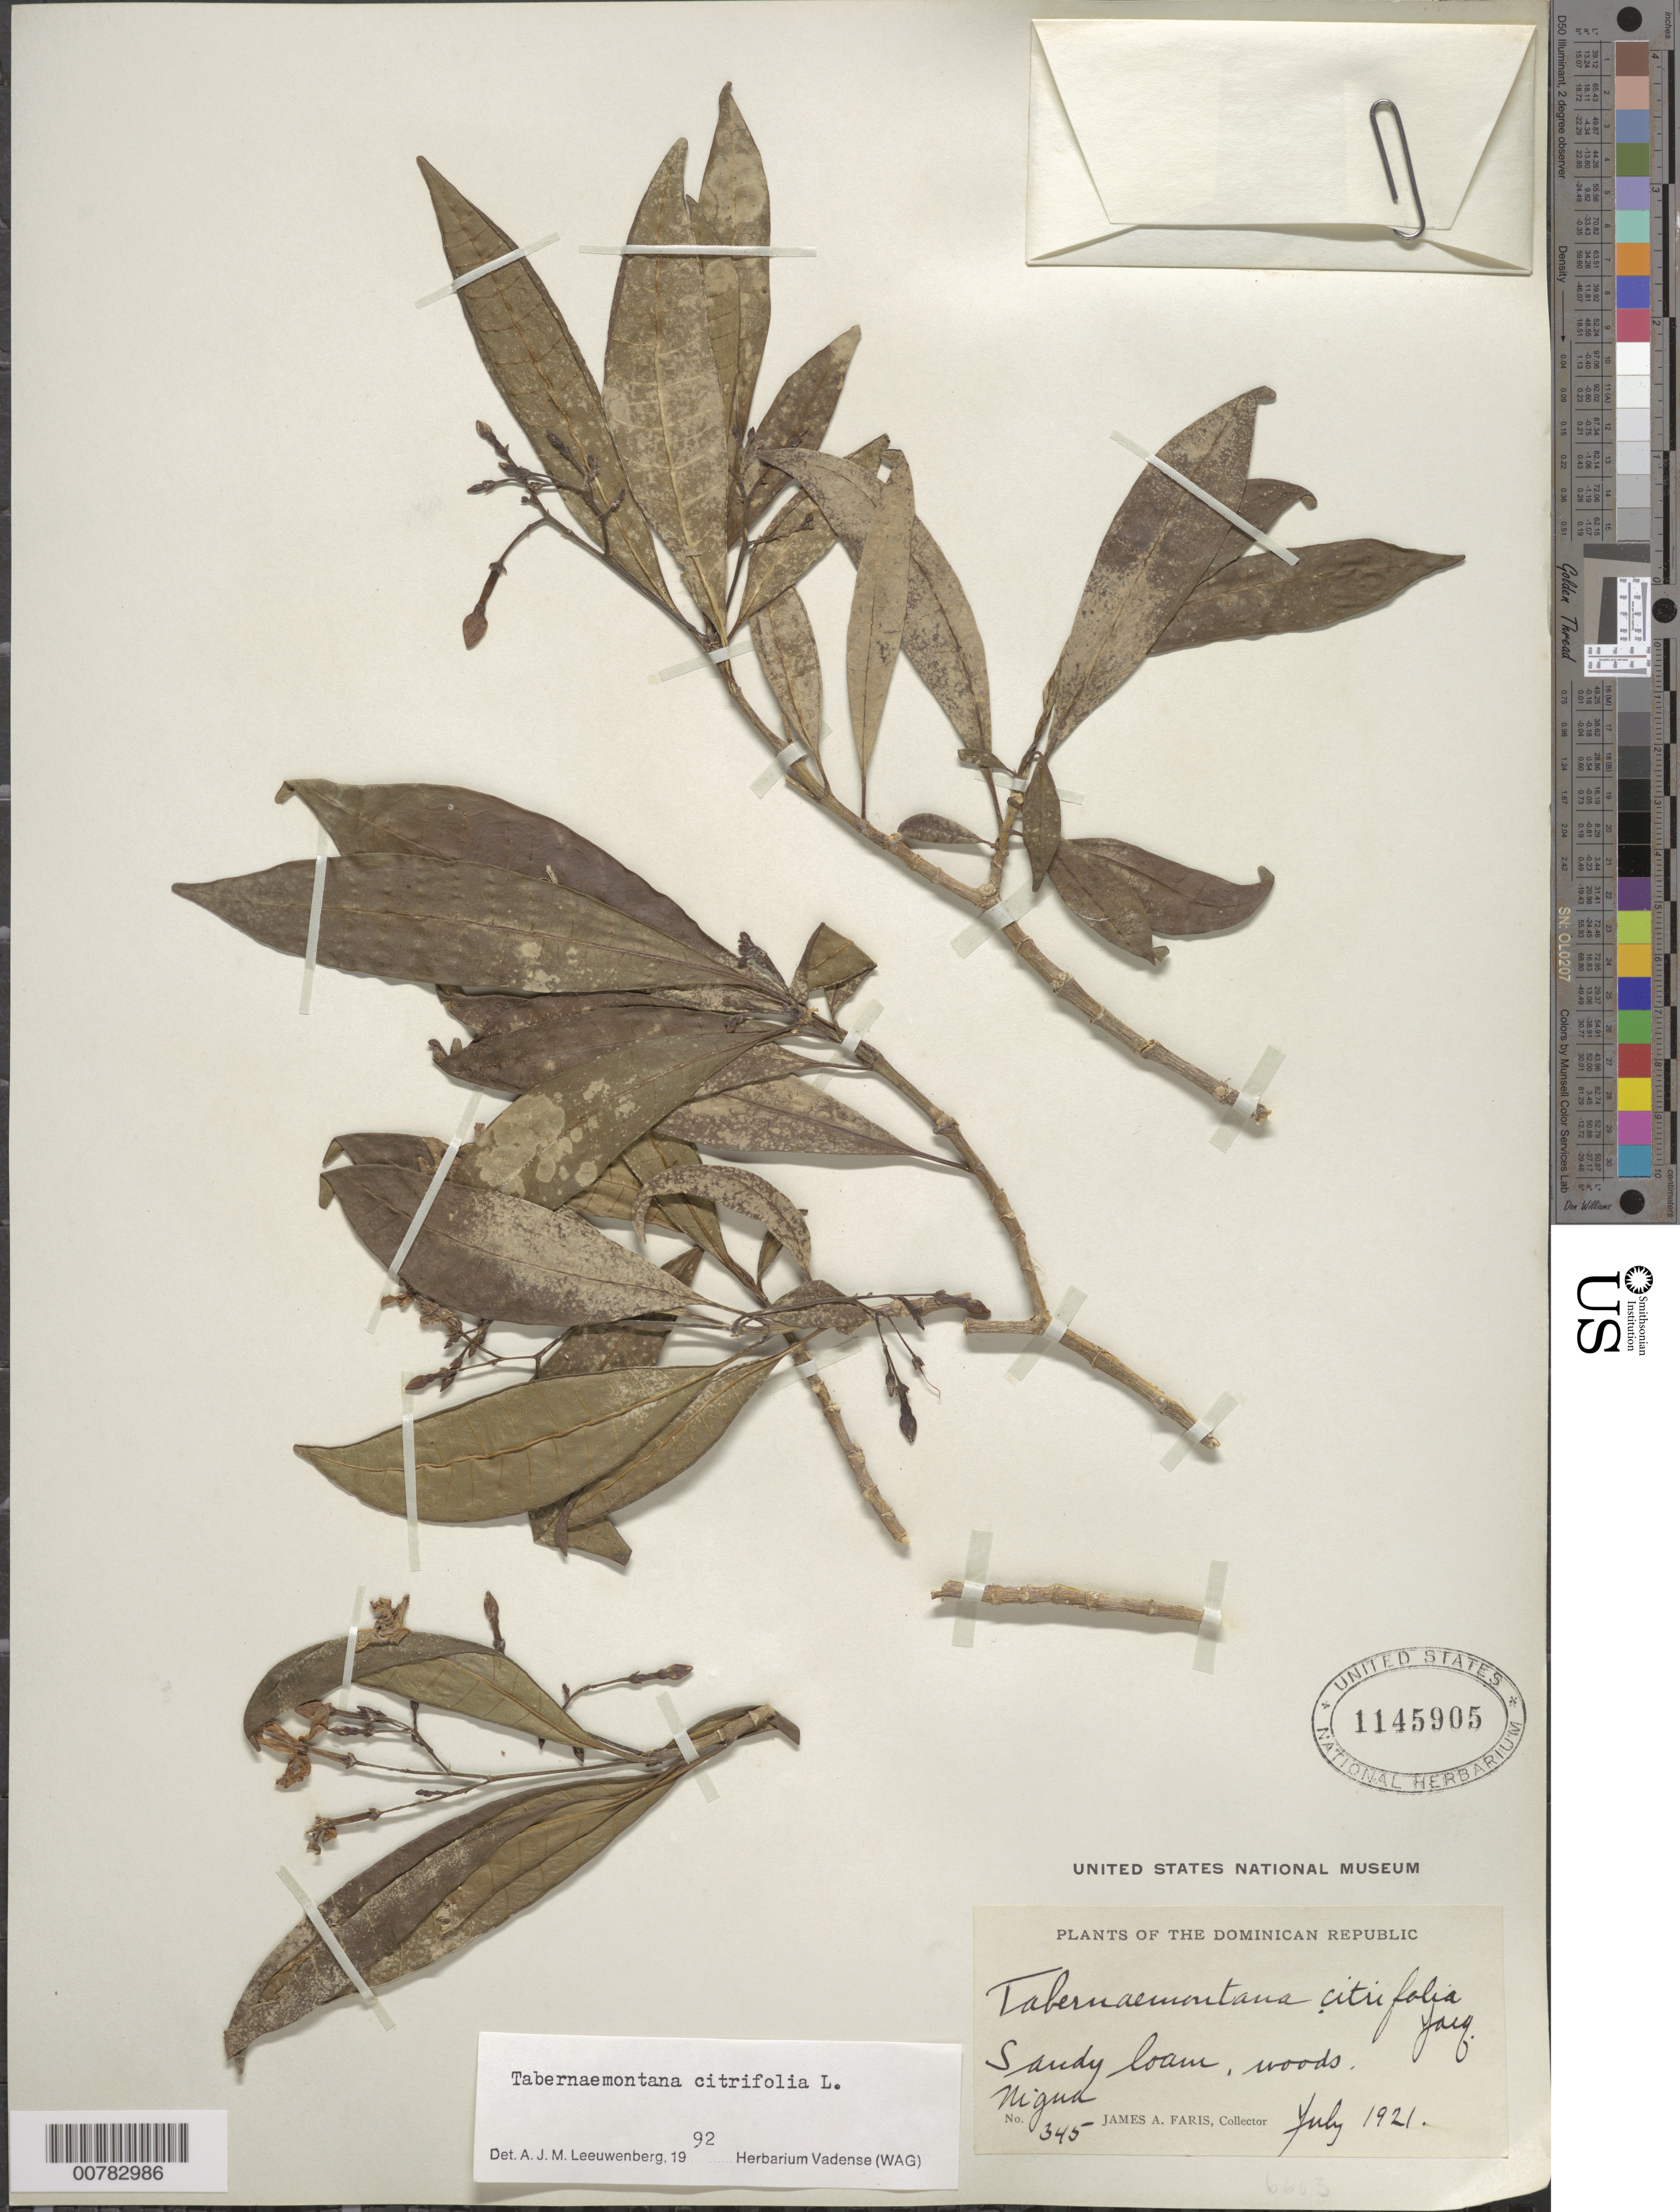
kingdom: Plantae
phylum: Tracheophyta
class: Magnoliopsida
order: Gentianales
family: Apocynaceae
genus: Tabernaemontana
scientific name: Tabernaemontana citrifolia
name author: L.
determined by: Leeuwenberg, A. J. M.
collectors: J. Faris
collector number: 345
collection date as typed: Jul 1910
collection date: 1910-07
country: Dominican Republic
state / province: San Cristóbal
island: Hispaniola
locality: Nigua.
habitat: Sandy loam, woods.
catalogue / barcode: US 1145905